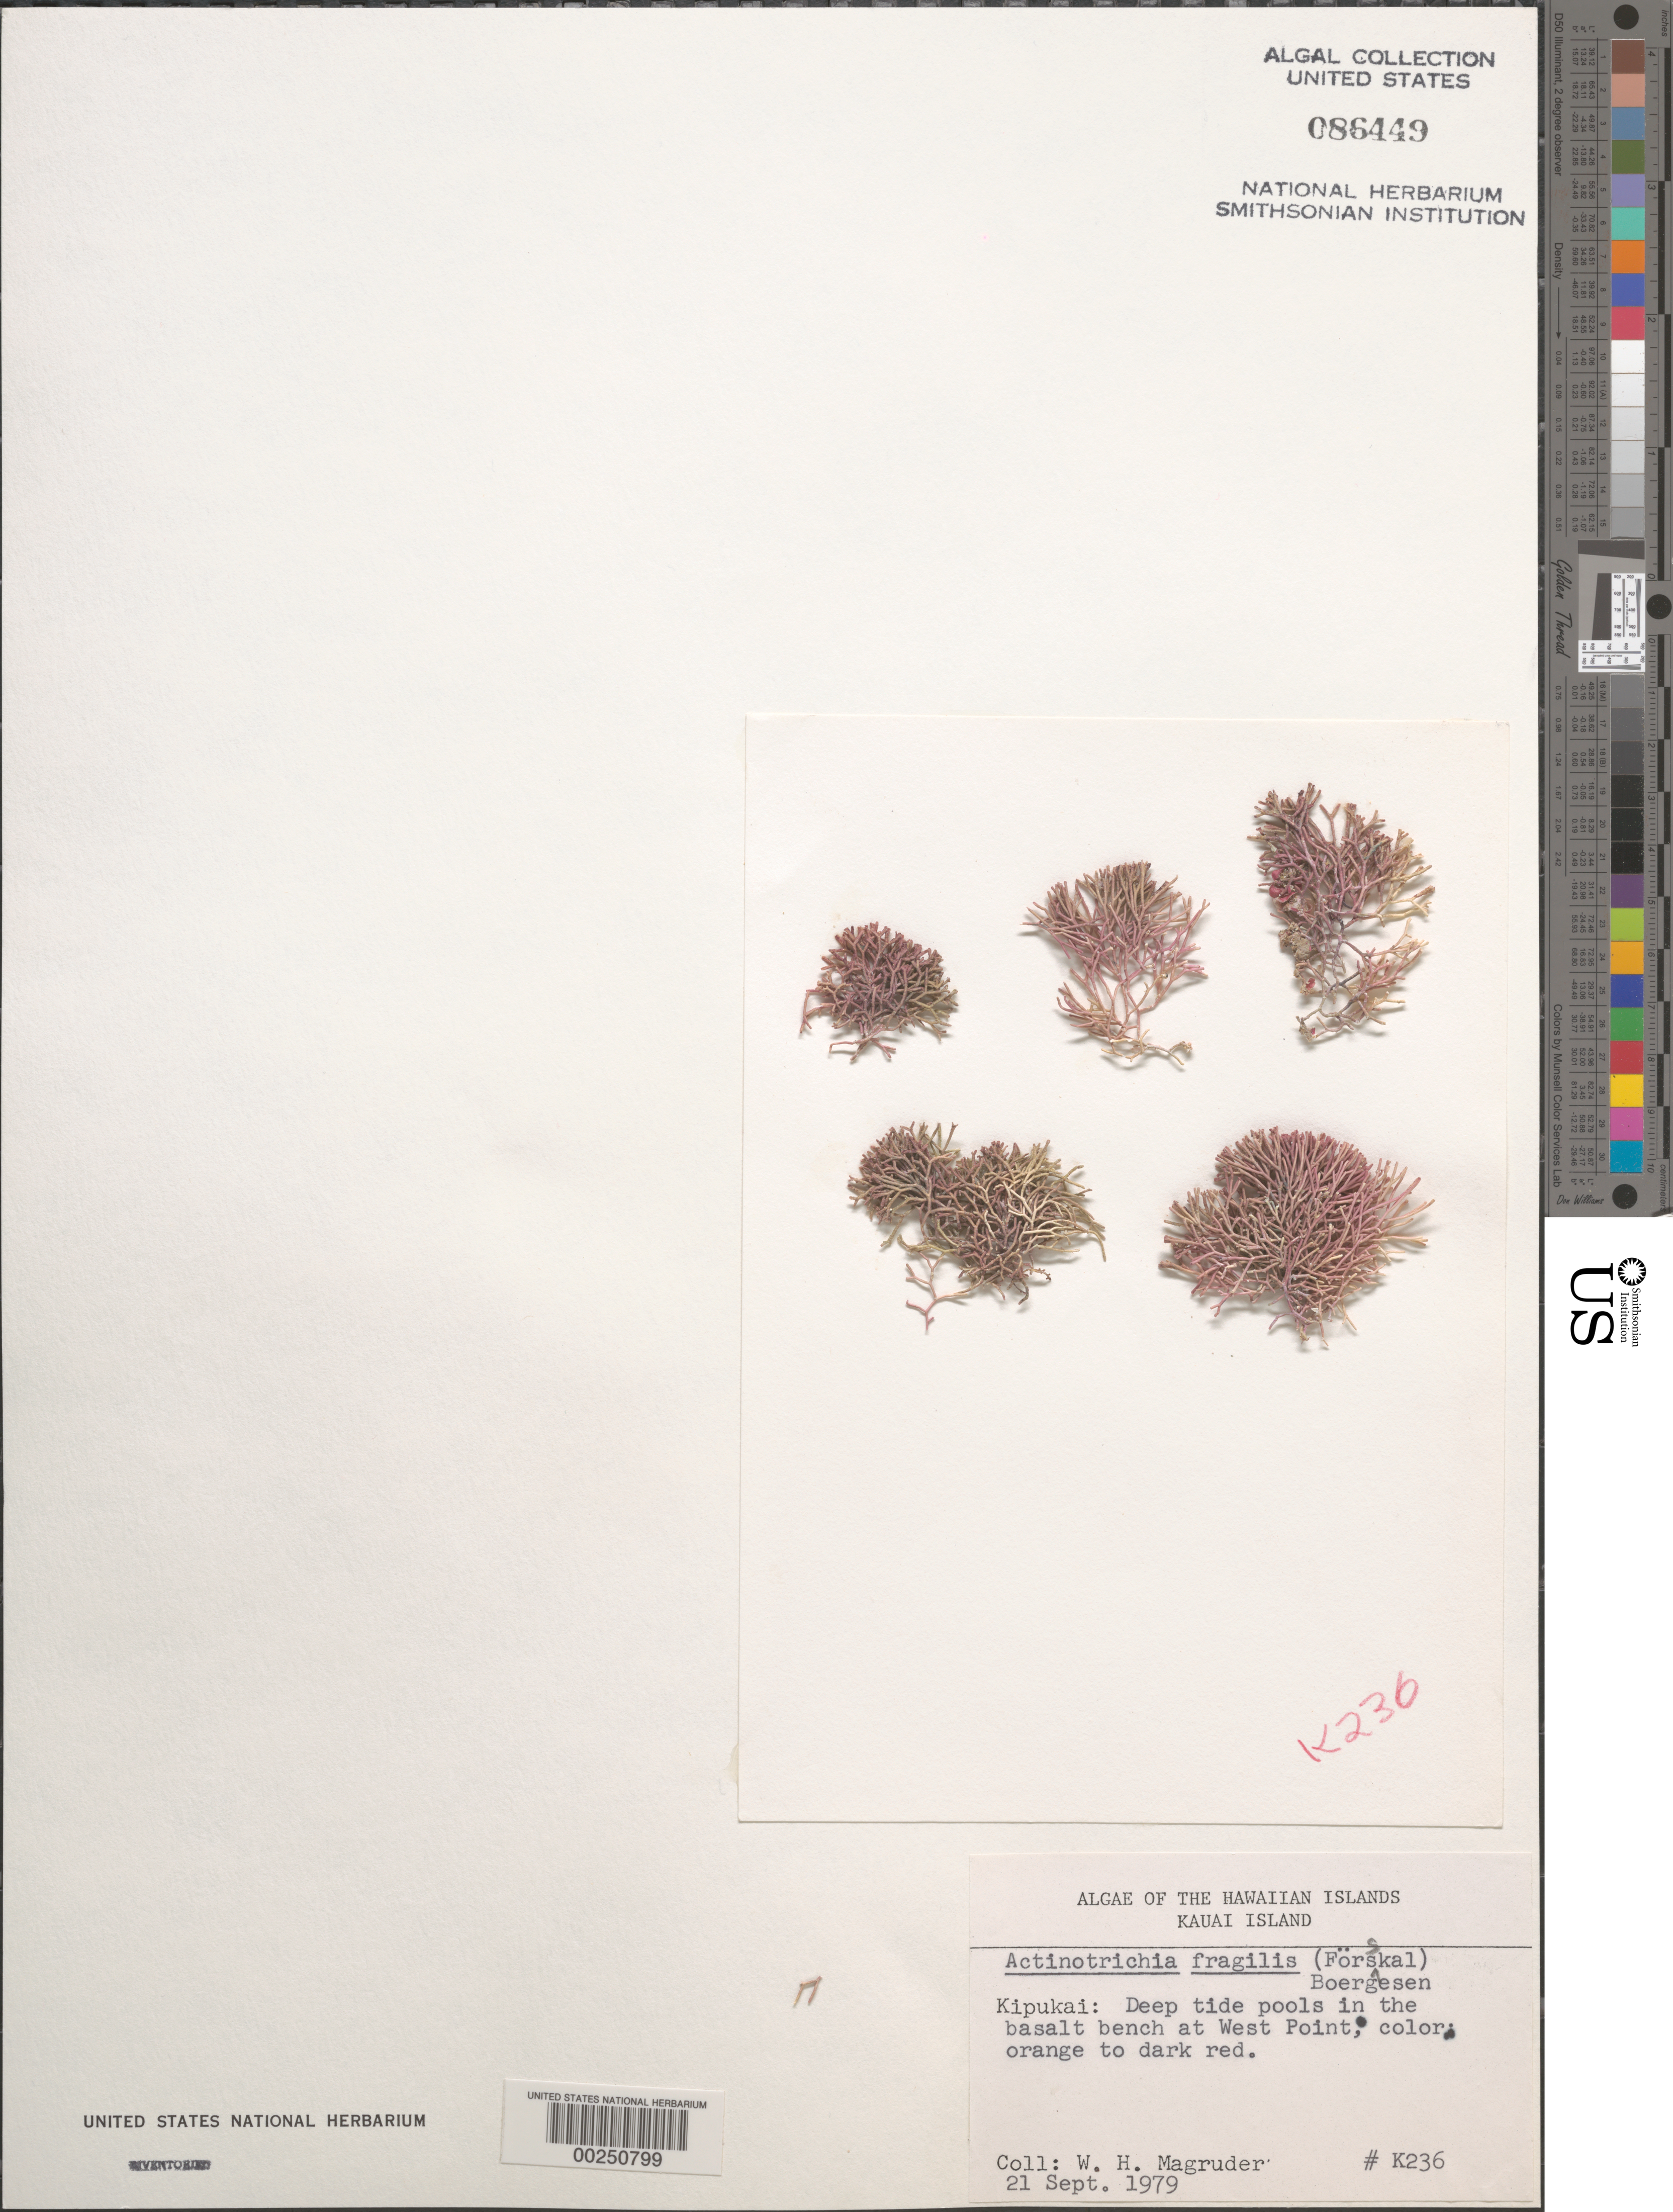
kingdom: Plantae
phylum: Rhodophyta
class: Florideophyceae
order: Nemaliales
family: Galaxauraceae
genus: Actinotrichia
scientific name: Actinotrichia fragilis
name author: (Forssk.) Børgesen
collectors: W. Magruder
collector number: K236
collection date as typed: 21 Sep 1979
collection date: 1979-09-21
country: United States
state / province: Hawaii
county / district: Kauai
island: Kaua'i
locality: Kipukai, West Point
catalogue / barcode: US 86449